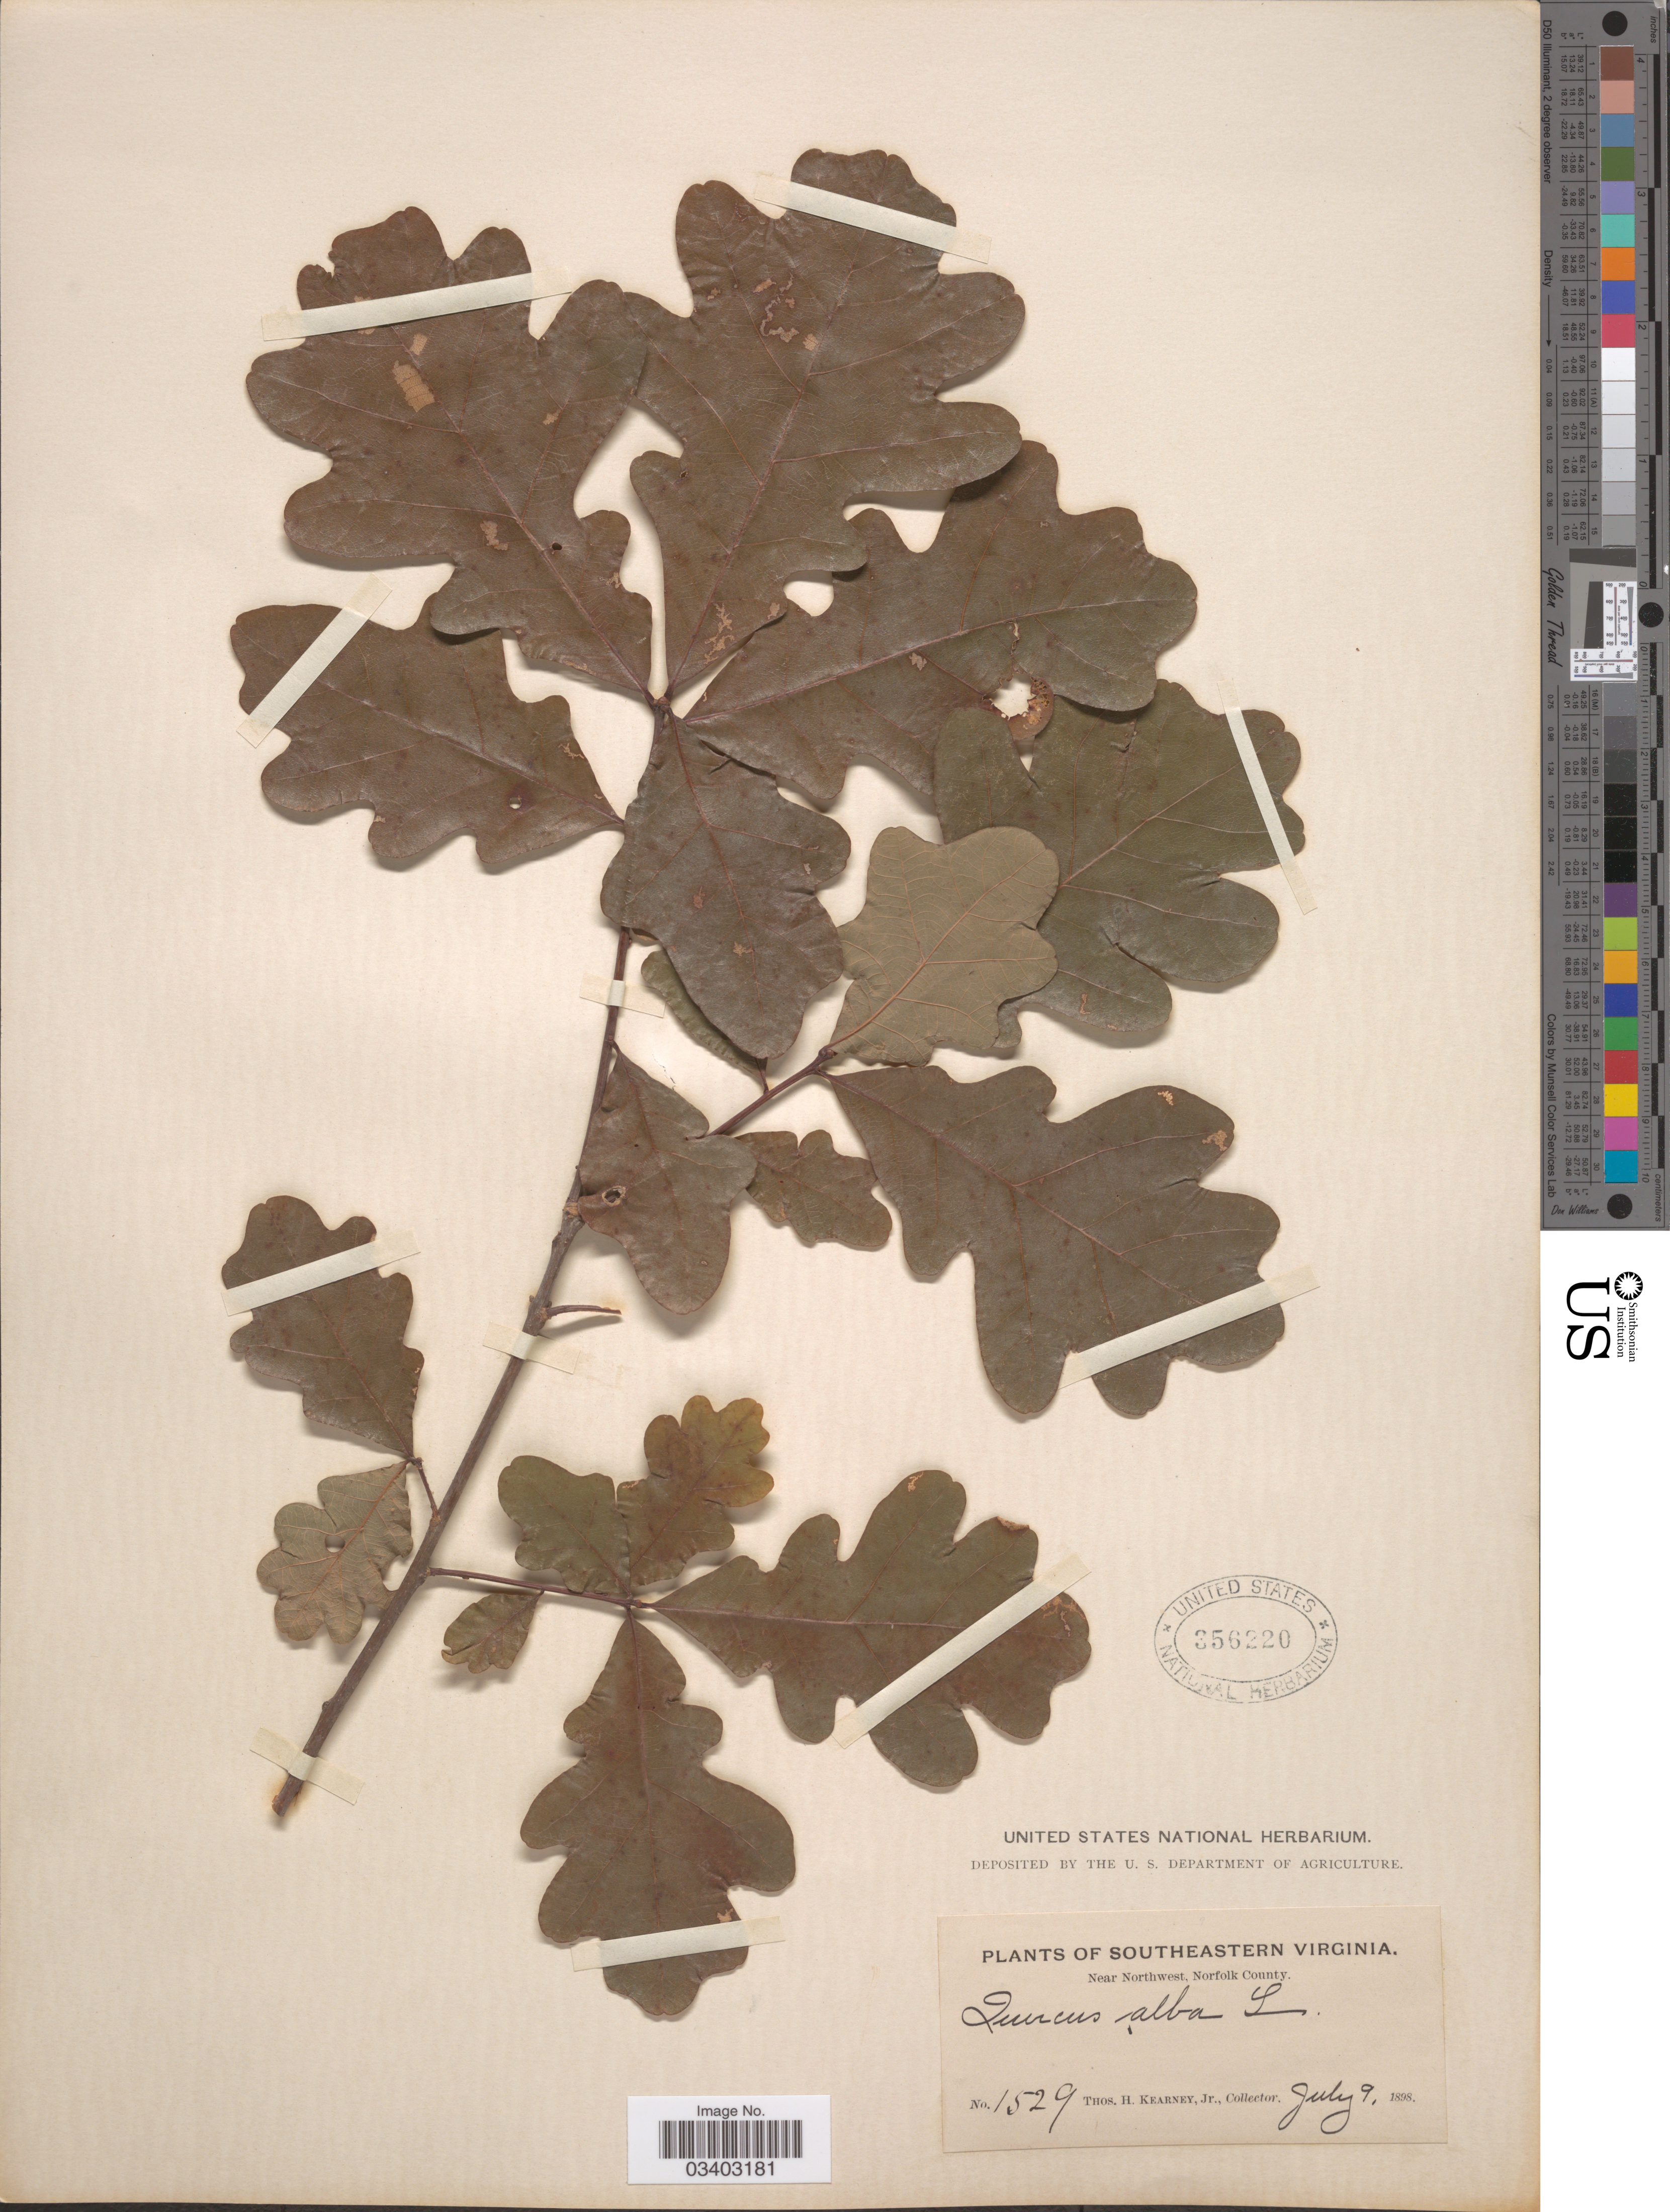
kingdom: Plantae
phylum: Tracheophyta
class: Magnoliopsida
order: Fagales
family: Fagaceae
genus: Quercus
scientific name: Quercus alba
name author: L.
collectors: T. H. Kearney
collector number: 1529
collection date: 1898-07-09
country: United States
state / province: Virginia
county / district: City of Chesapeake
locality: Southeastern Virginia. Near Northwest, Norfolk County.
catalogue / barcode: US 356220